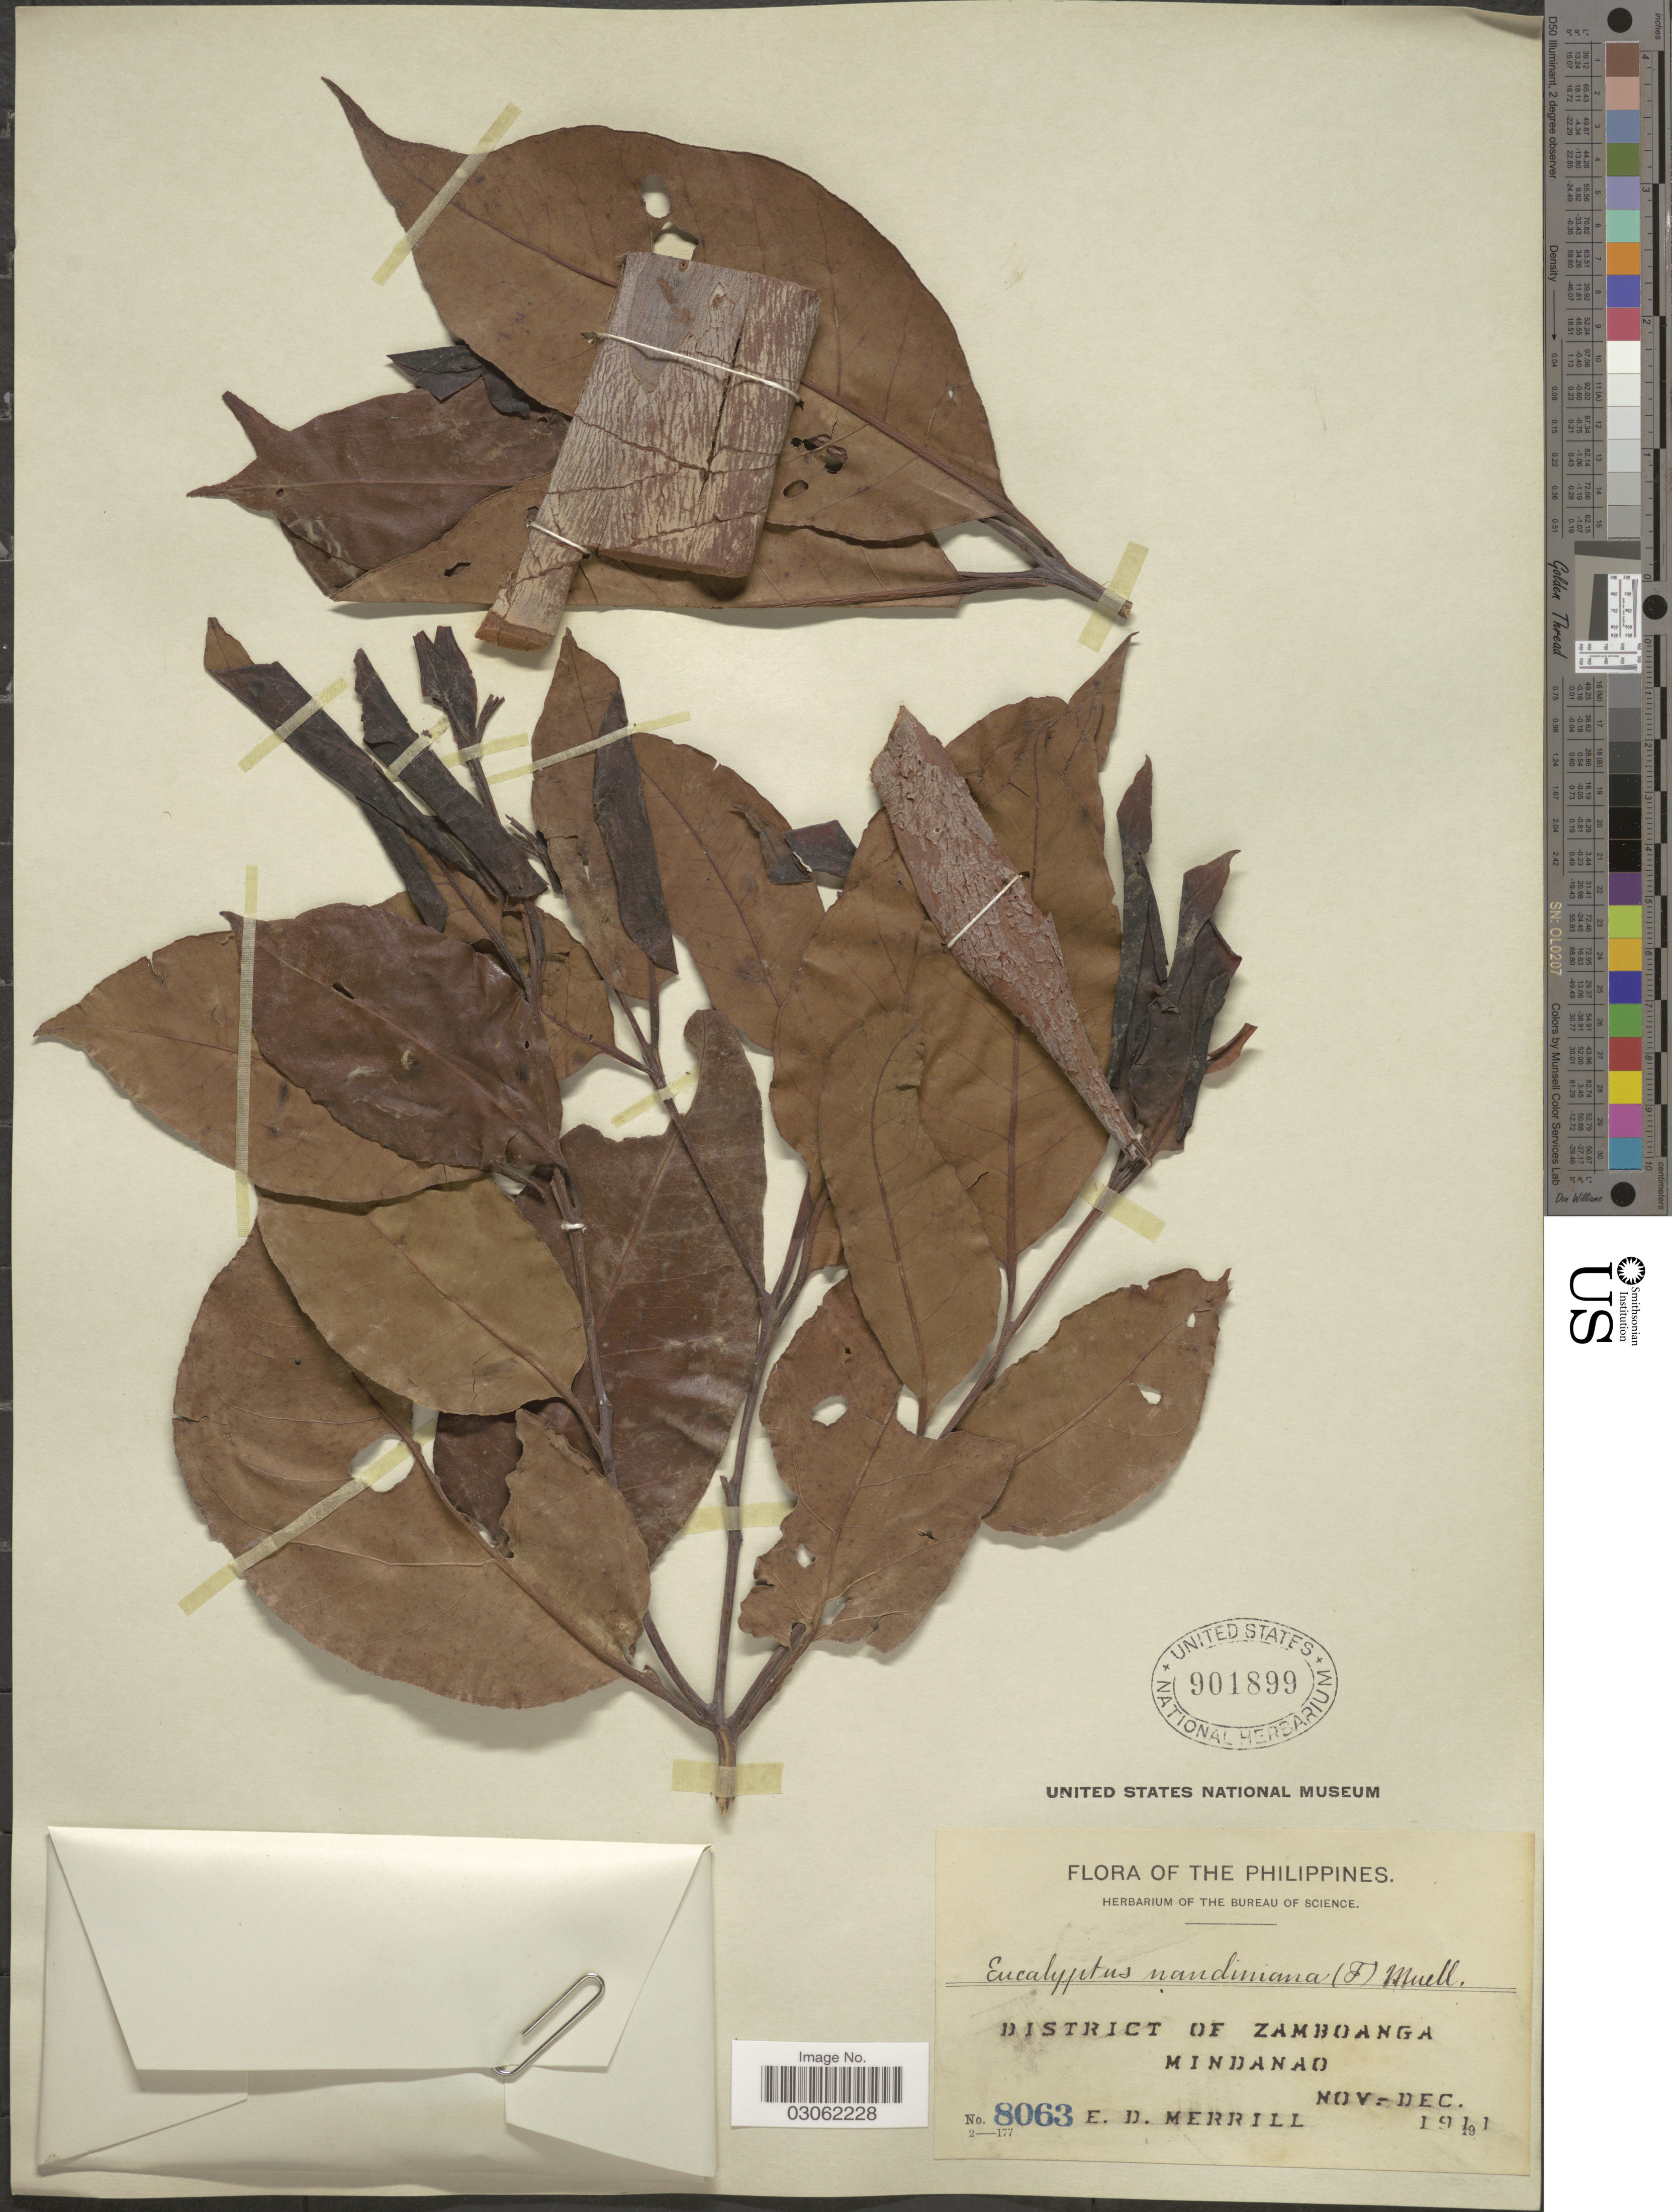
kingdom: Plantae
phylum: Tracheophyta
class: Magnoliopsida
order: Myrtales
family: Myrtaceae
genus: Eucalyptus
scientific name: Eucalyptus deglupta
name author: Blume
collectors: E. D. Merrill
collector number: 8063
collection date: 1911-11/1911-12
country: Philippines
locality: District of Zamboanga. Mindanao.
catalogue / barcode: US 901899